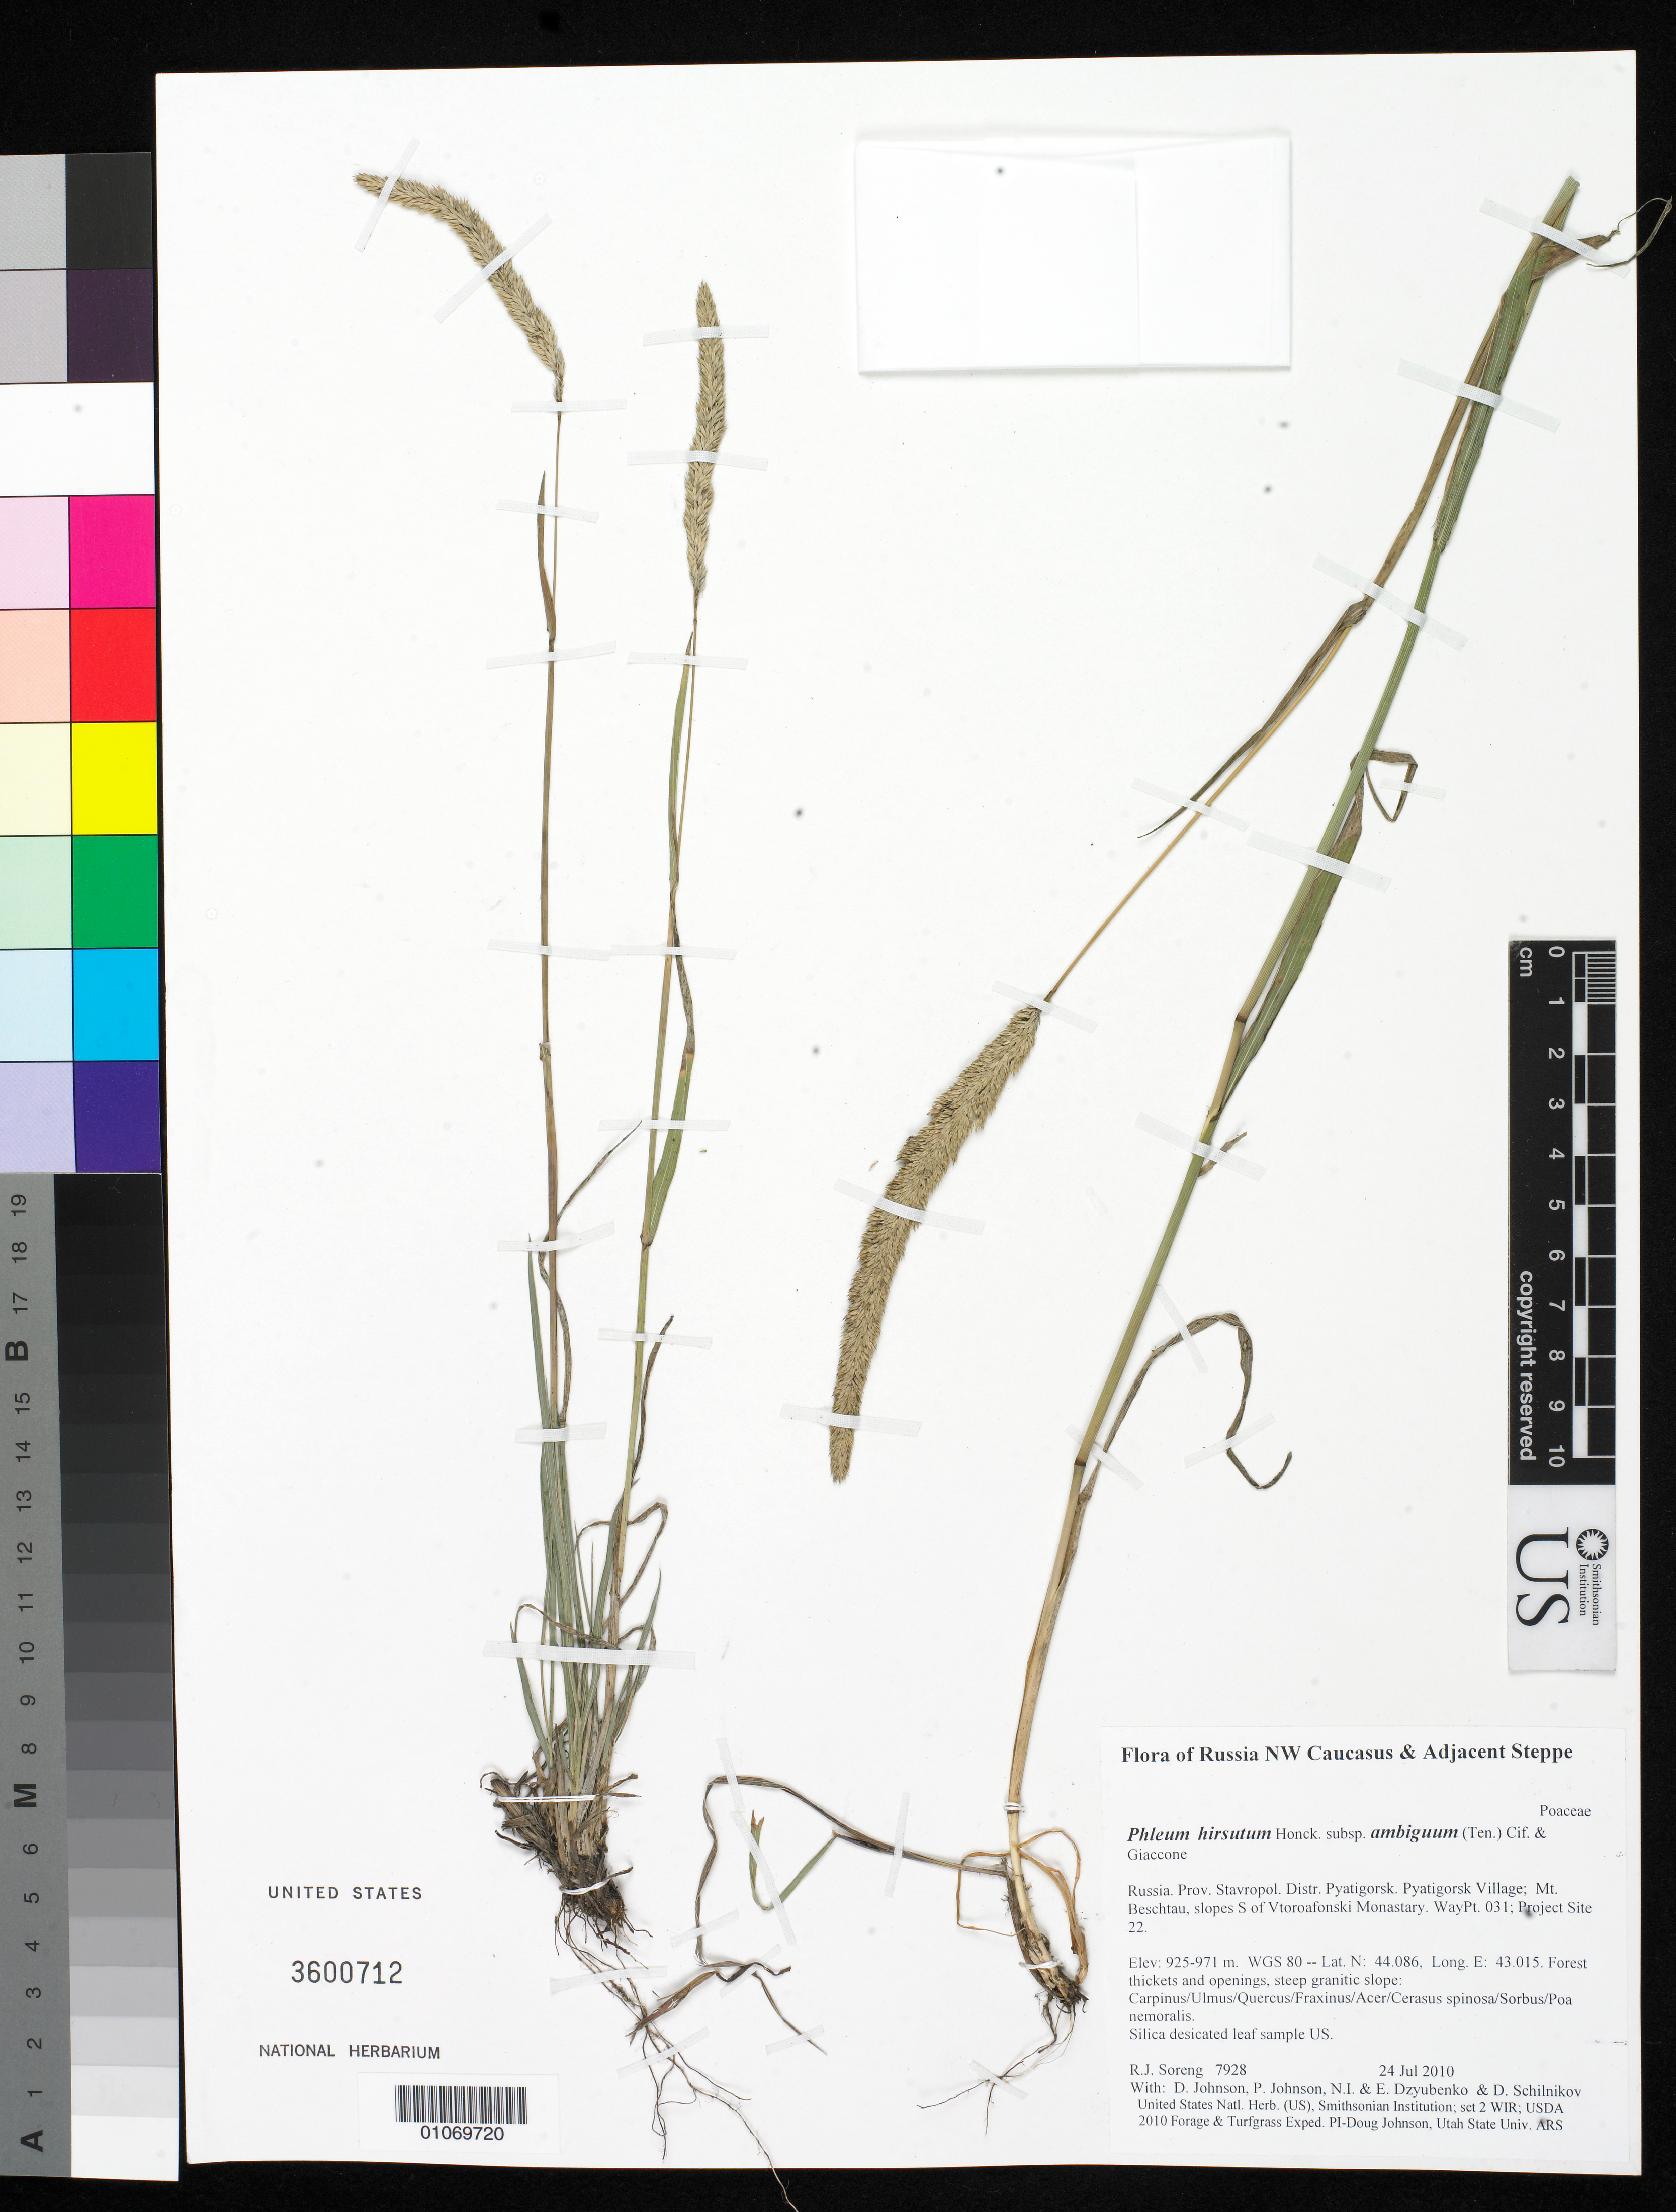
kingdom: Plantae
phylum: Tracheophyta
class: Liliopsida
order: Poales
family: Poaceae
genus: Phleum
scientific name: Phleum phleoides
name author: (L.) H. Karst.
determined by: Soreng, Robert J., Research Associate (BOT), Smithsonian Institution - National Museum of Natural History (UNITED STATES)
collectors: R. J. Soreng, D. Johnson, P. Johnson, N. Dzyubenko, E. Dzyubenko & D. Schilnikov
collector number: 7928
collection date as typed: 24 Jul 2010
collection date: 2010-07-24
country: Russian Federation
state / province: Stavropol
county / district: Pyatigorsk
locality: Pyatigorsk Village; Mt. Beschtau, slopes S of Vtoroafonski Monastary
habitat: Forest thickets and openings, steep granitic slope: Carpinus/Ulmus/Quercus/Fraxinus/Acer/Cerasus spinosa/Sorbus/Poa nemoralis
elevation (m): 925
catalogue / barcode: US 3600712